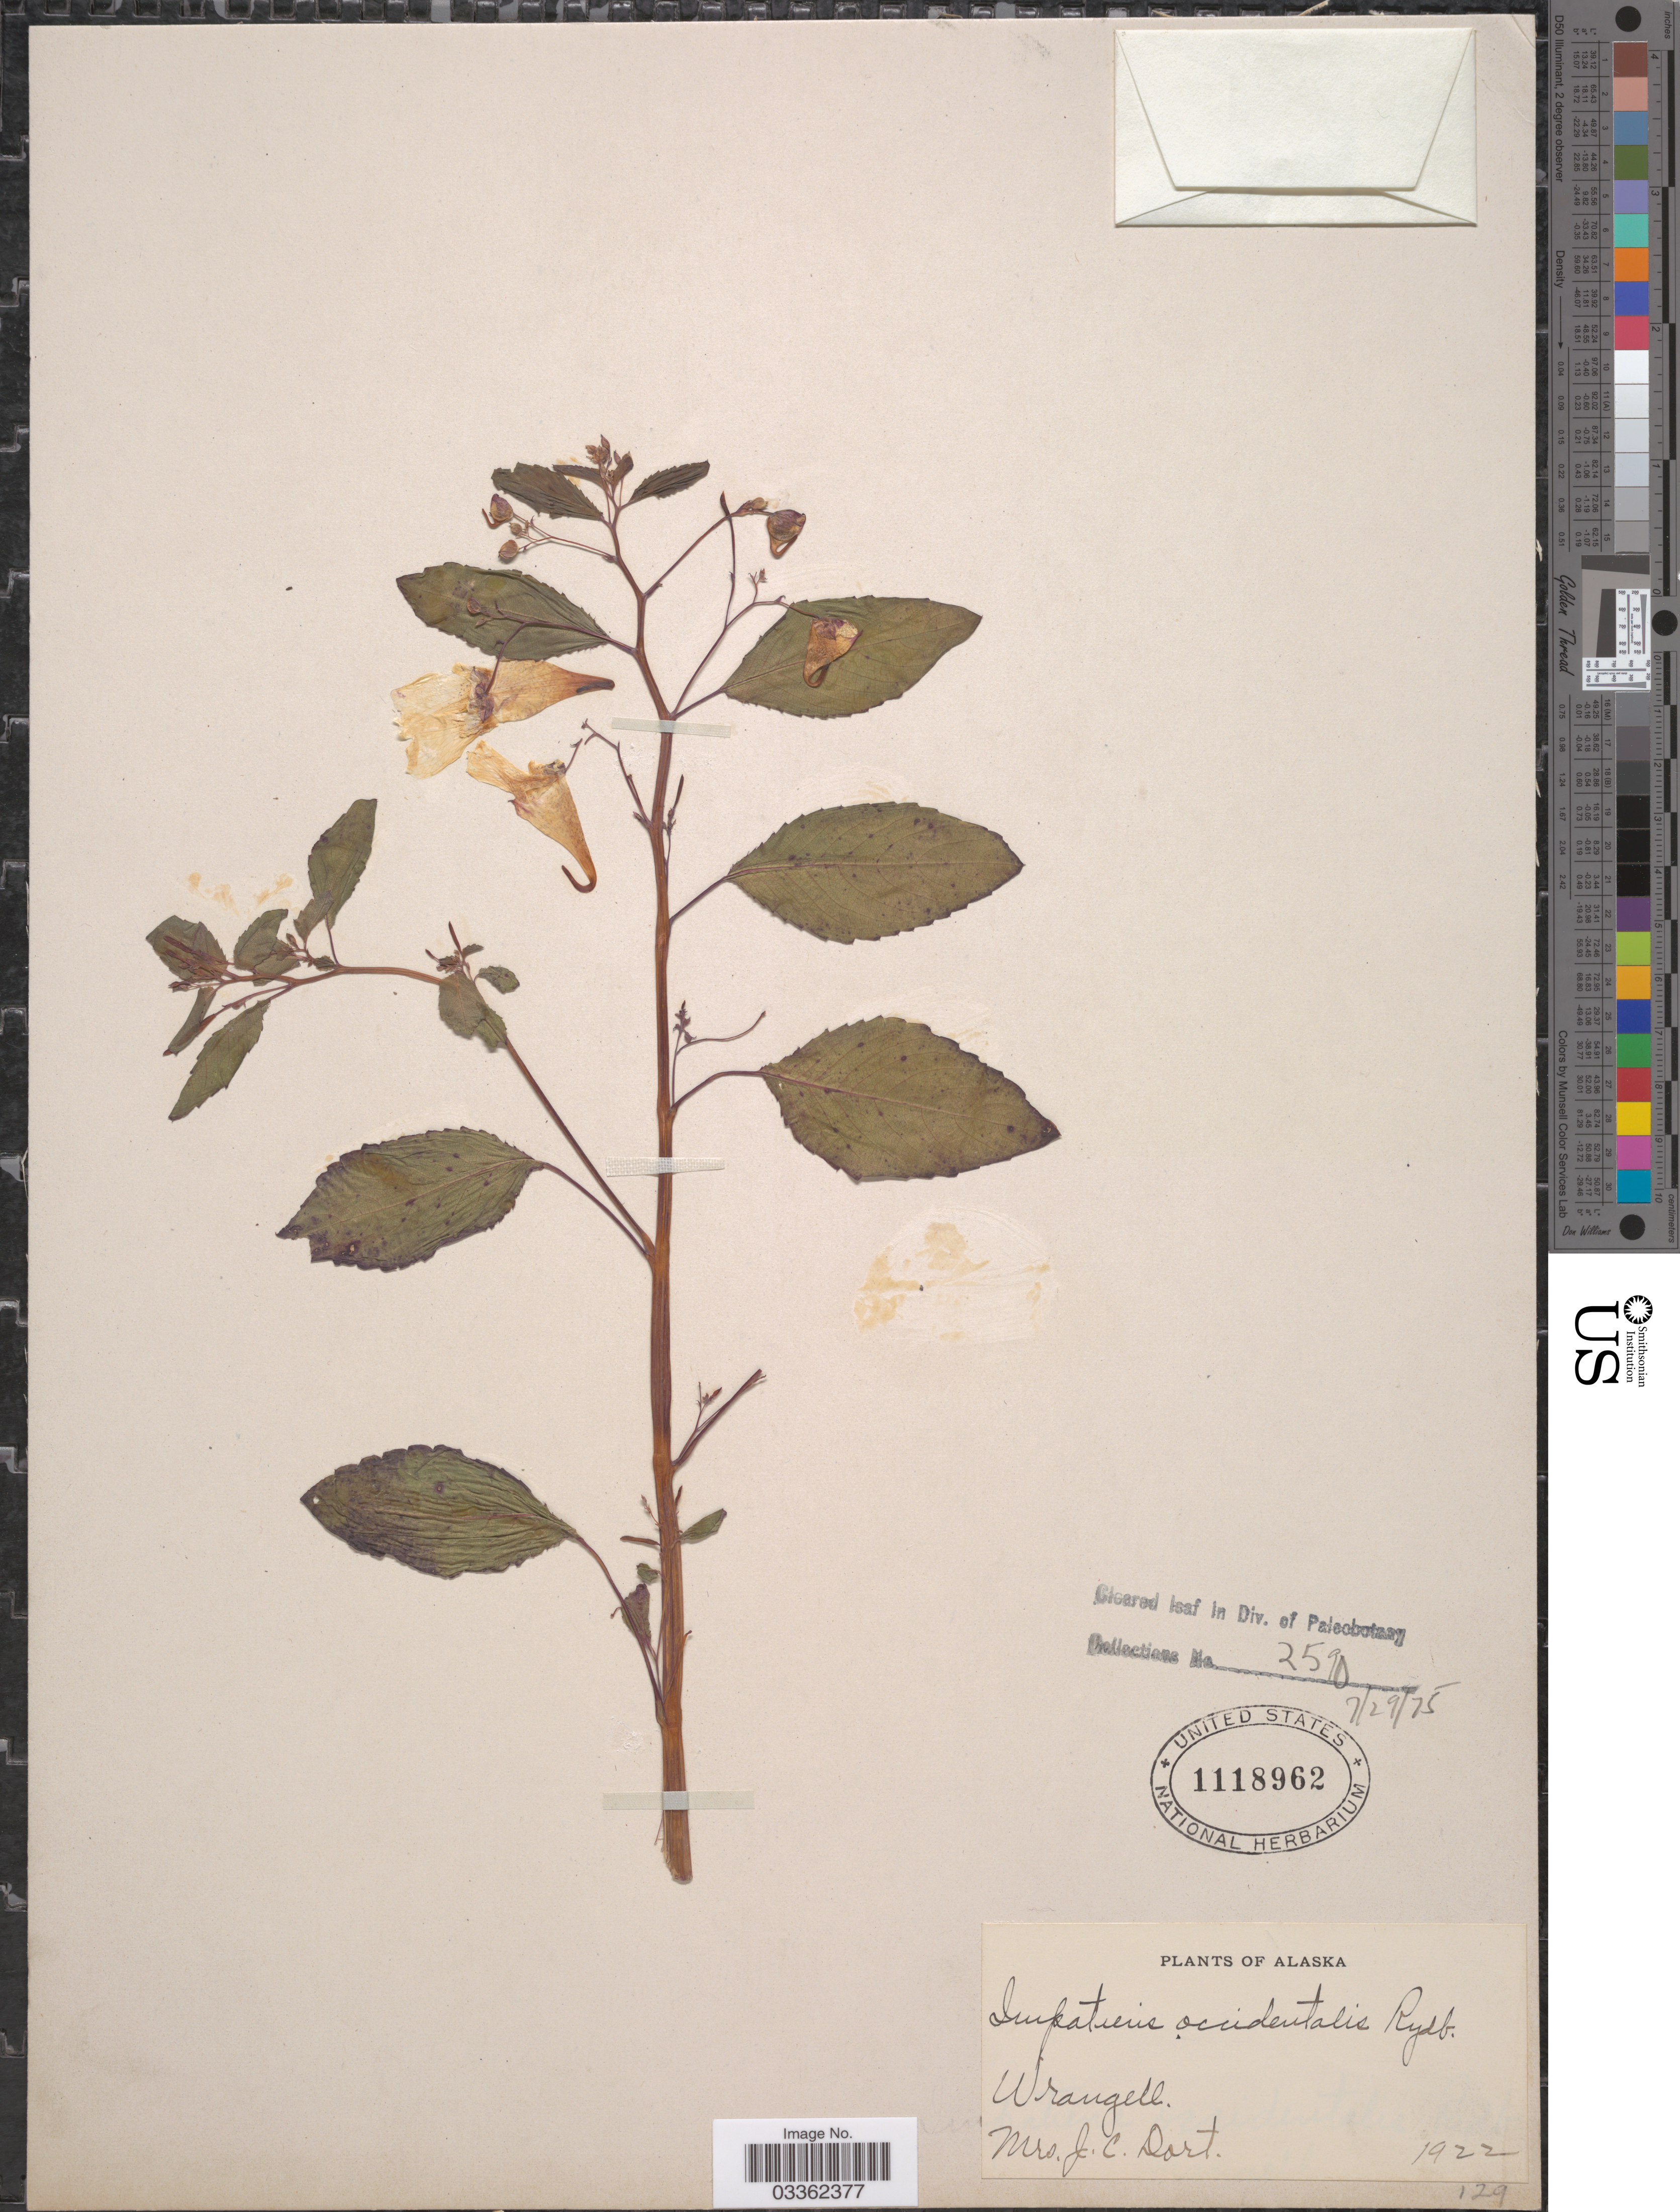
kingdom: Plantae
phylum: Tracheophyta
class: Magnoliopsida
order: Ericales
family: Balsaminaceae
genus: Impatiens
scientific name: Impatiens noli-tangere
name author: L.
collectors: J. Dort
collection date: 1922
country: United States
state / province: Alaska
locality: Wrangell.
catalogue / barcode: US 1118962